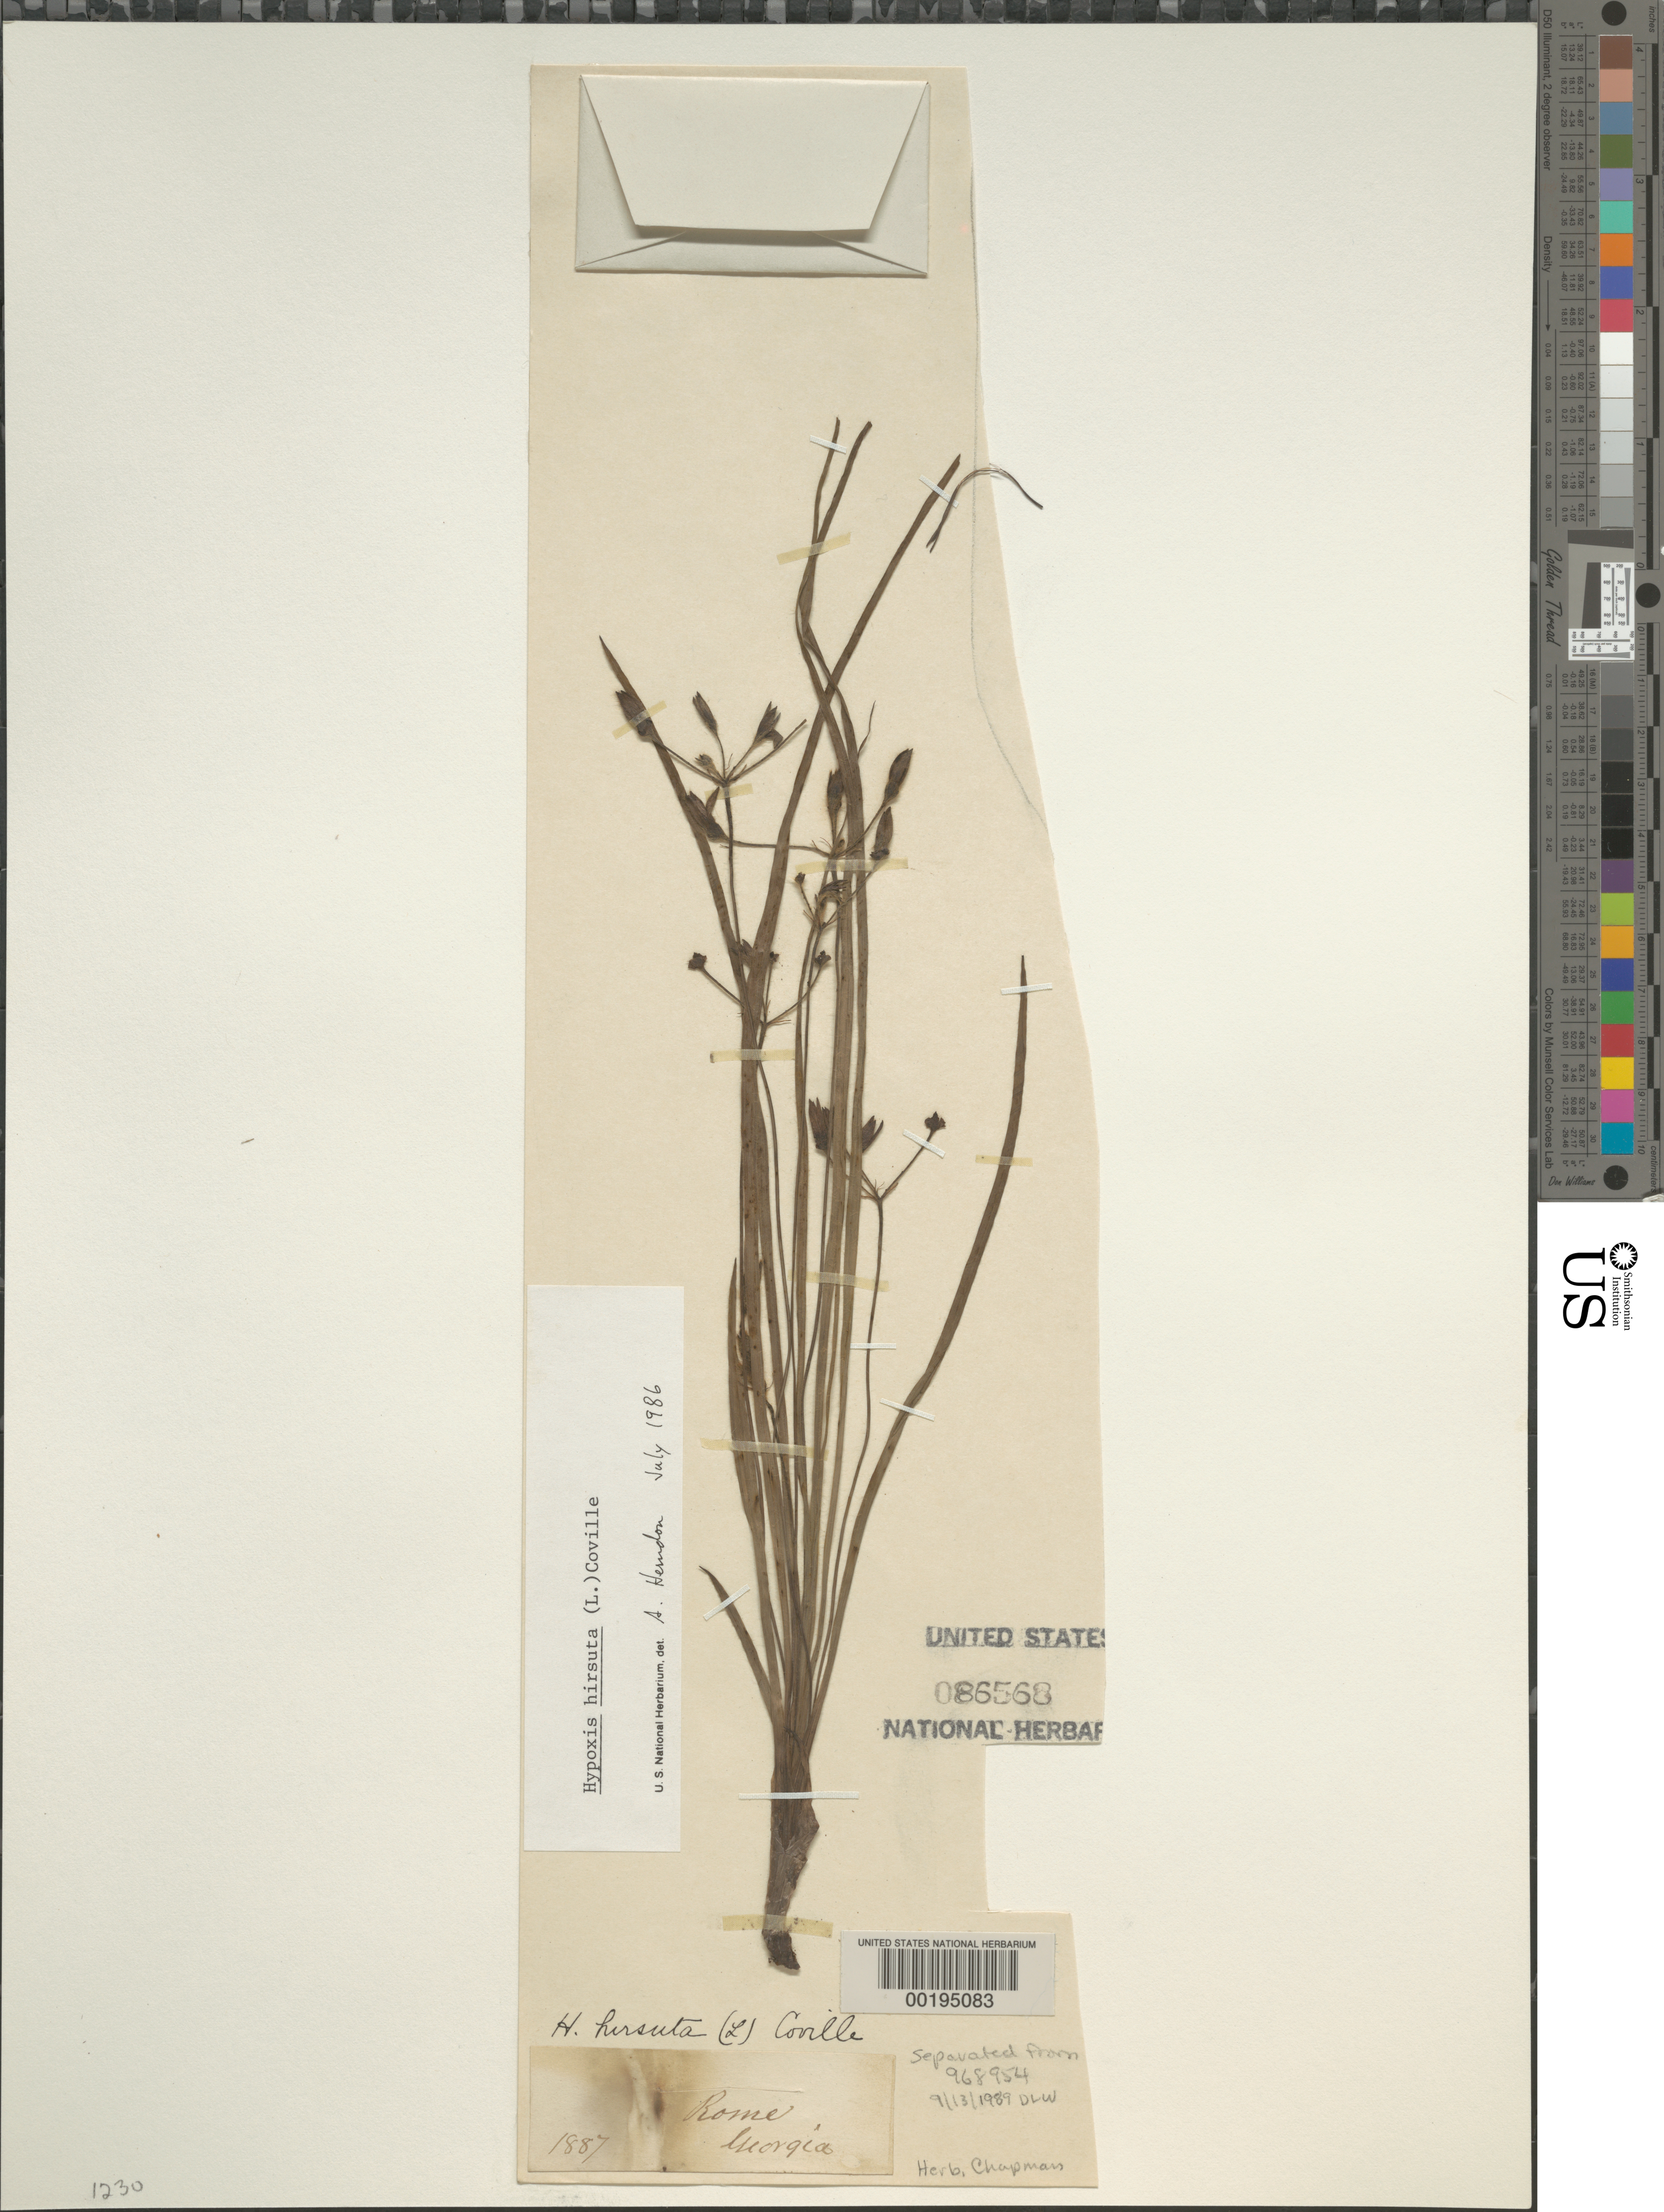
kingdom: Plantae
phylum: Tracheophyta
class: Liliopsida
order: Asparagales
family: Hypoxidaceae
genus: Hypoxis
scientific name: Hypoxis hirsuta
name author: (L.) Coville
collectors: A. W. Chapman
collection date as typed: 1887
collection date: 1887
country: United States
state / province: Georgia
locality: Rome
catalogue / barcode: US 86568